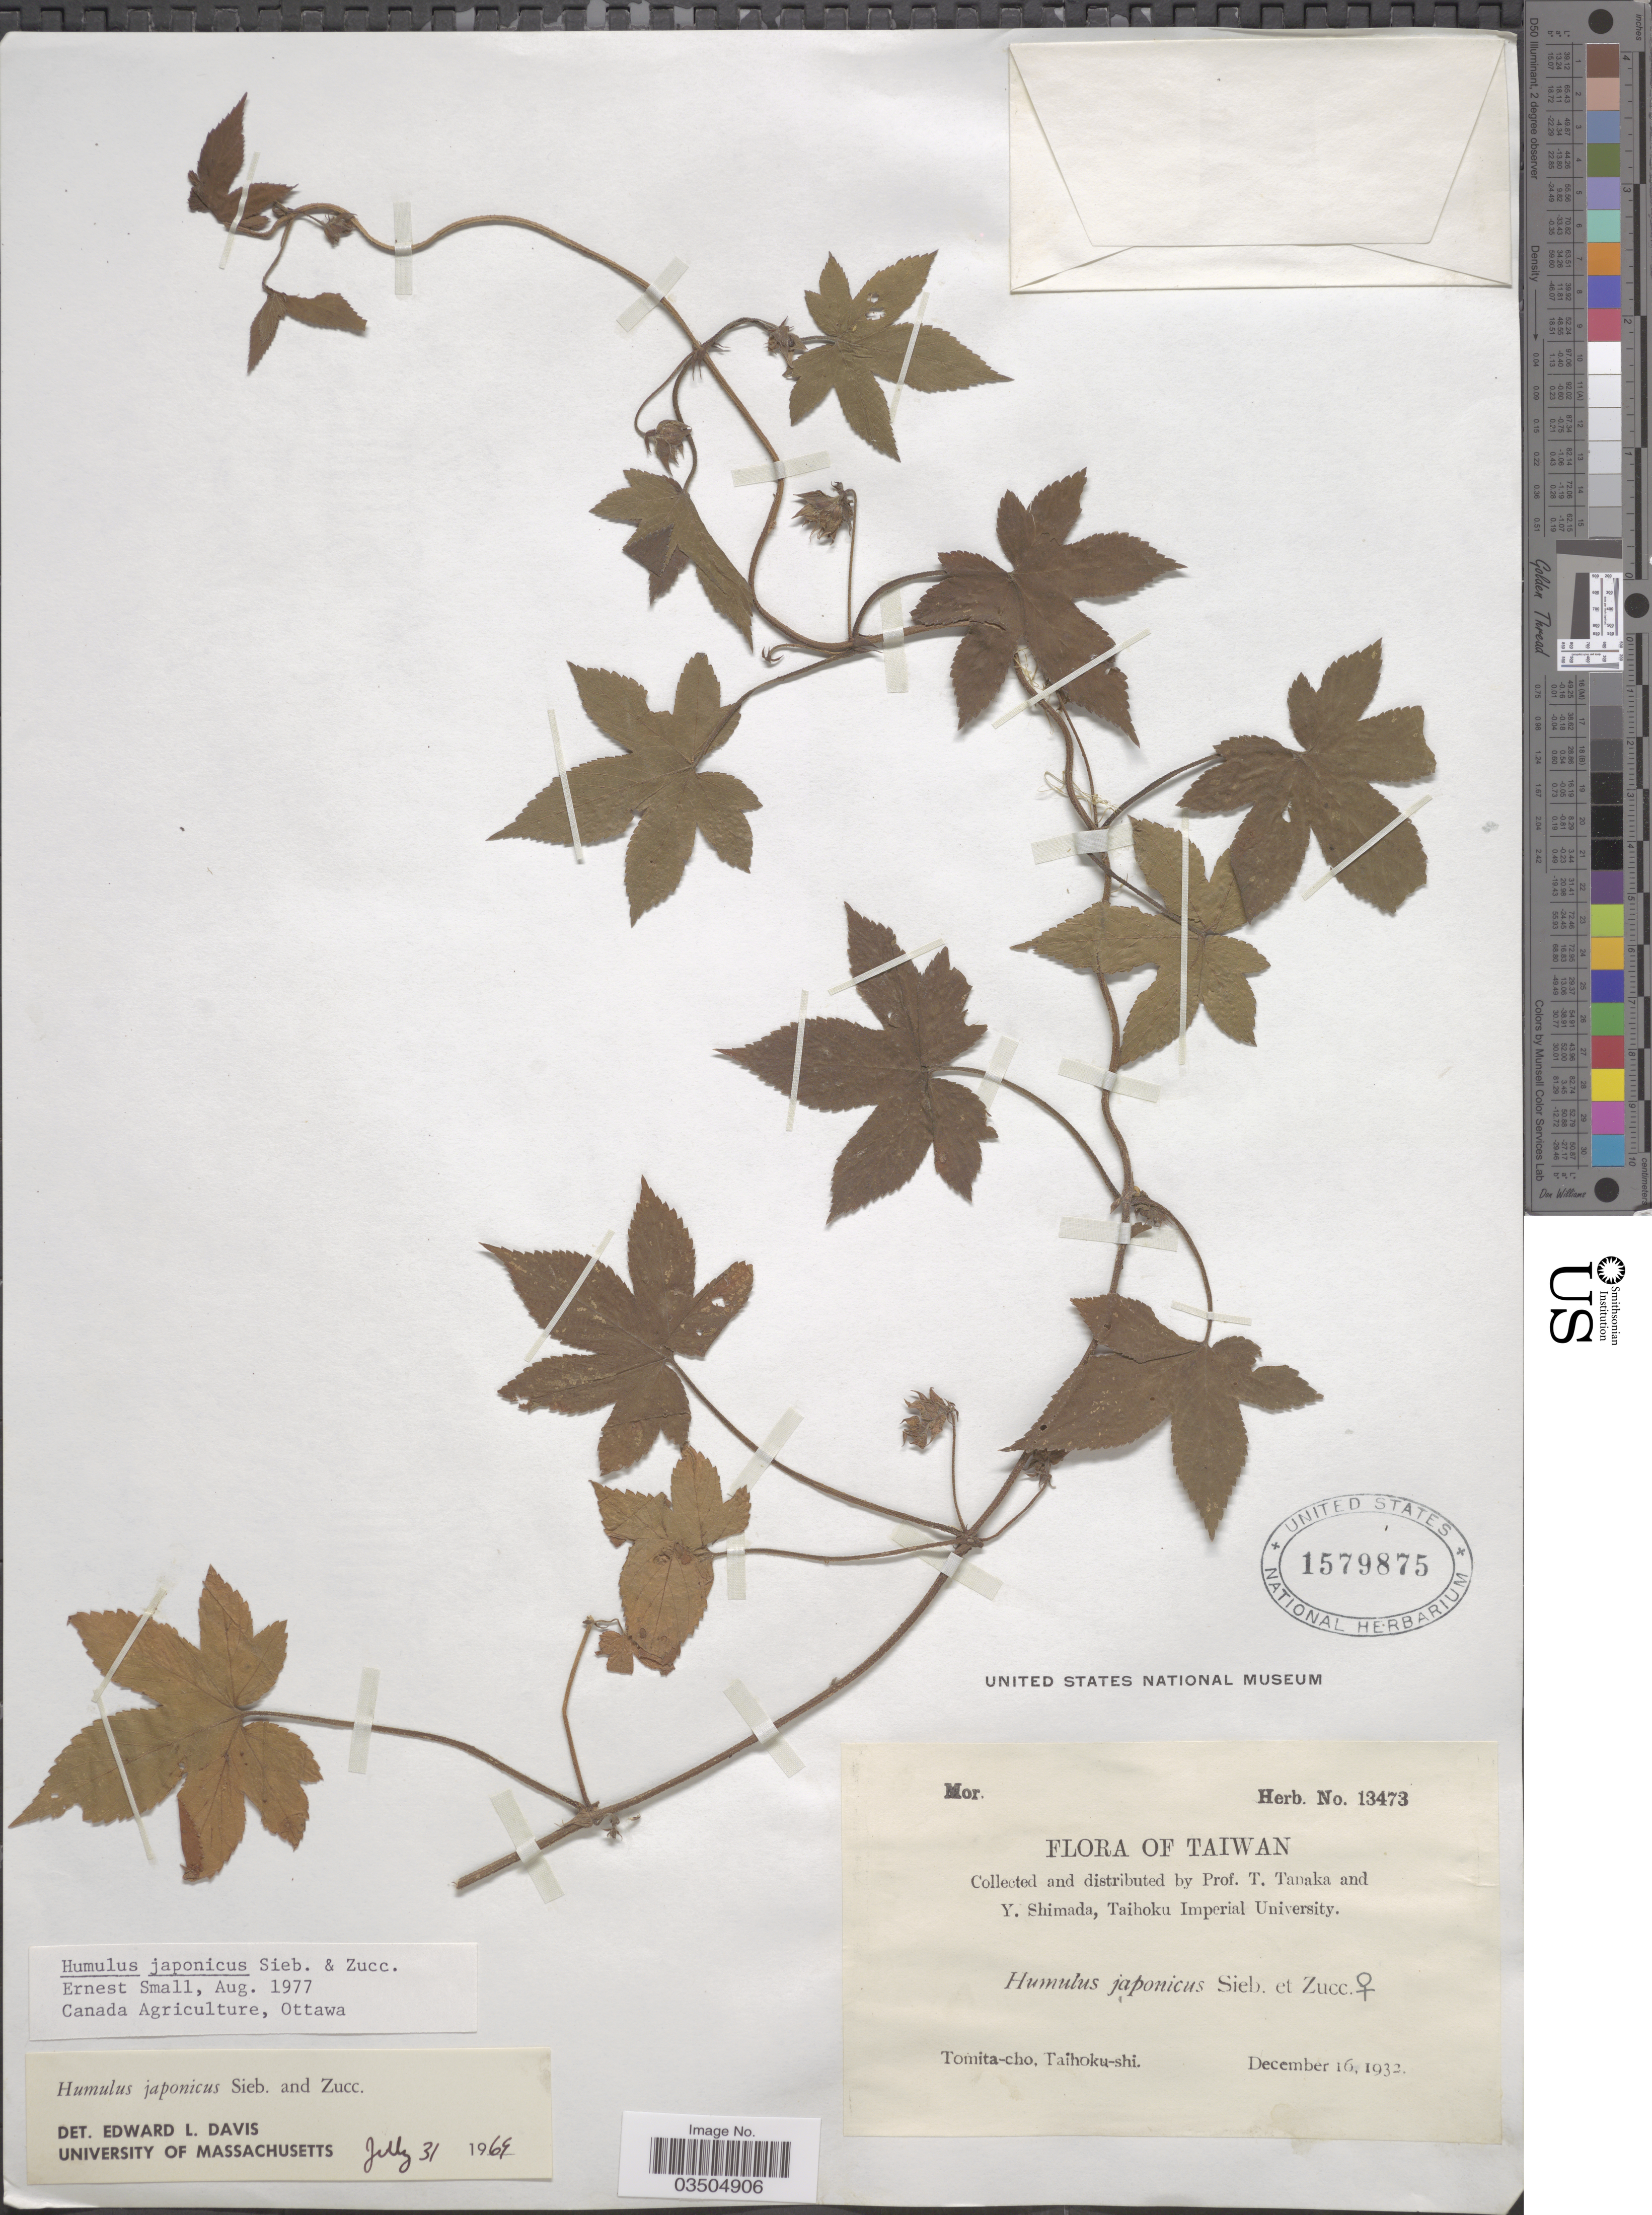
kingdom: Plantae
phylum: Tracheophyta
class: Magnoliopsida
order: Rosales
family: Cannabaceae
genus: Humulus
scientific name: Humulus japonicus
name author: Siebold & Zucc.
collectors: T. Tanaka & Y. Shimada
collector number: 13473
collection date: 1932-12-16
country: Taiwan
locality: Tomita-cho, Taihoku-shi.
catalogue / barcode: US 1579875